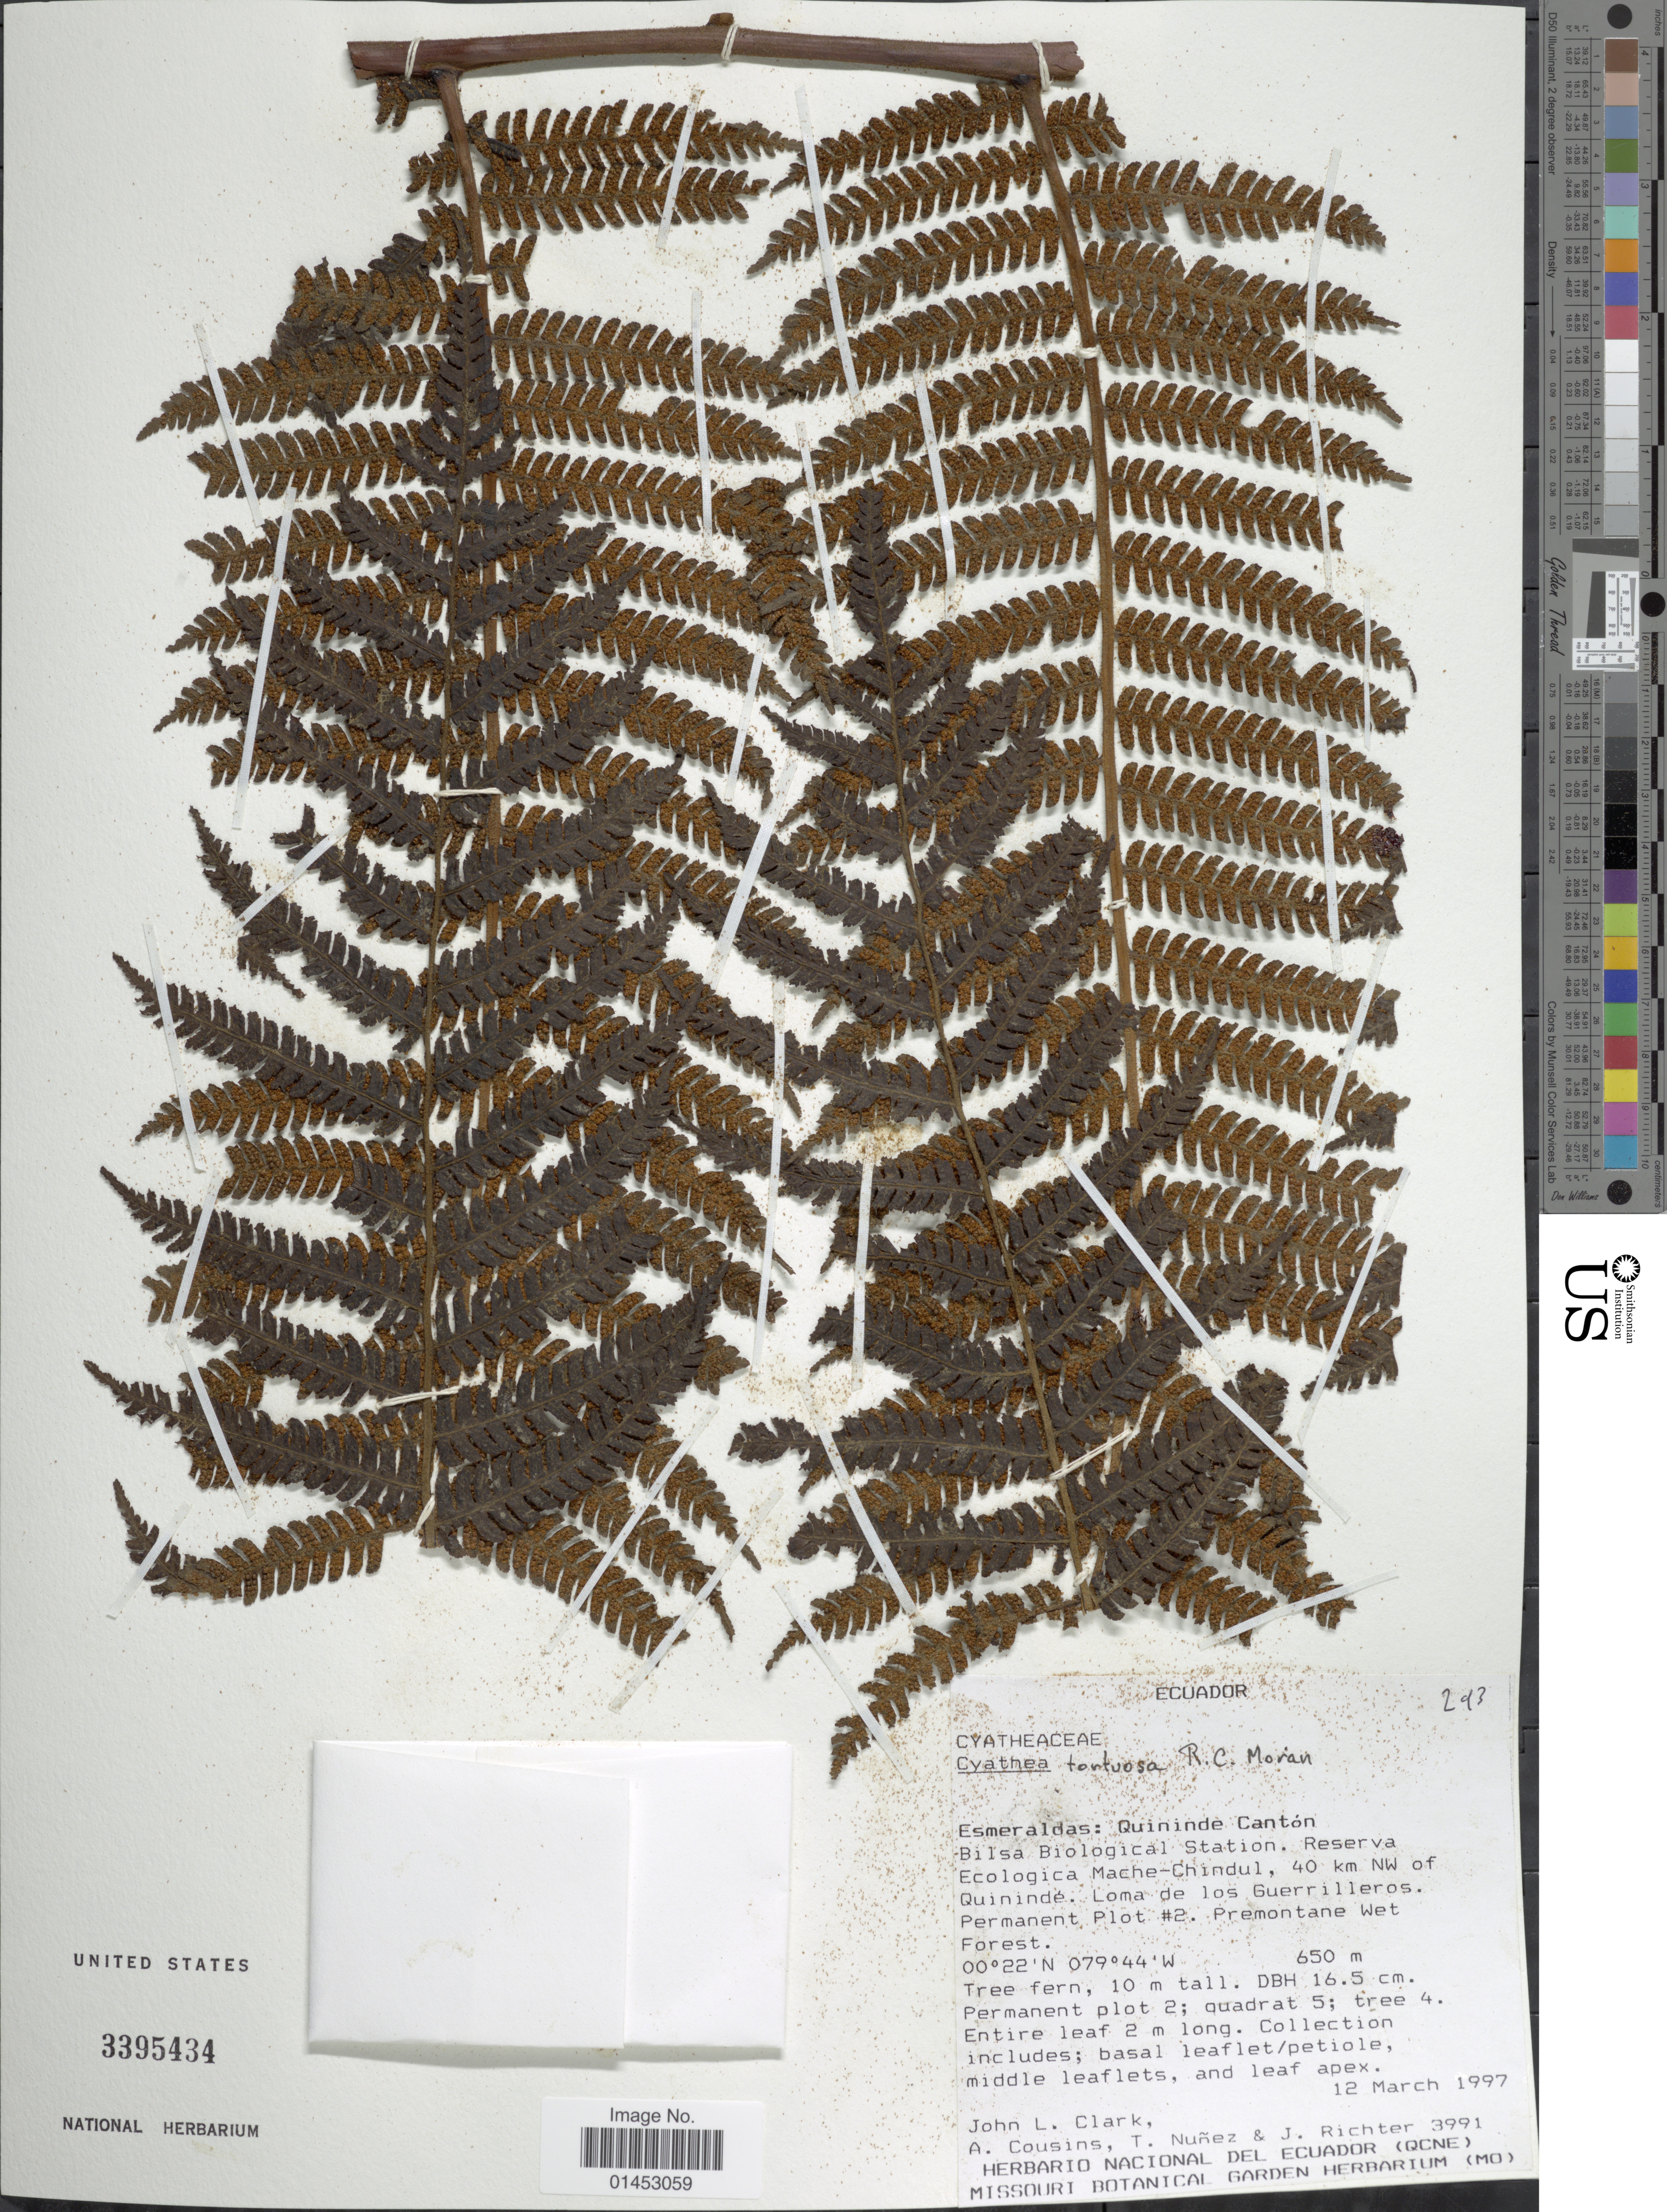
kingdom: Plantae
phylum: Tracheophyta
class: Polypodiopsida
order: Cyatheales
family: Cyatheaceae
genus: Cyathea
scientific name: Cyathea tortuosa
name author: R.C. Moran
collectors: J. L. Clark, A. Cousins, T. Núñez & J. Richter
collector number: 3991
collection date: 1997-03-12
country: Ecuador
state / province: Esmeraldas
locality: Esmeraldas: Quininde Cantón, bilsa Biological Station, Reserva Ecologica Mache-Chindul, 40km NW of Quinindé, loma de Los Guerrilleros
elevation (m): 650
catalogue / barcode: US 3395434